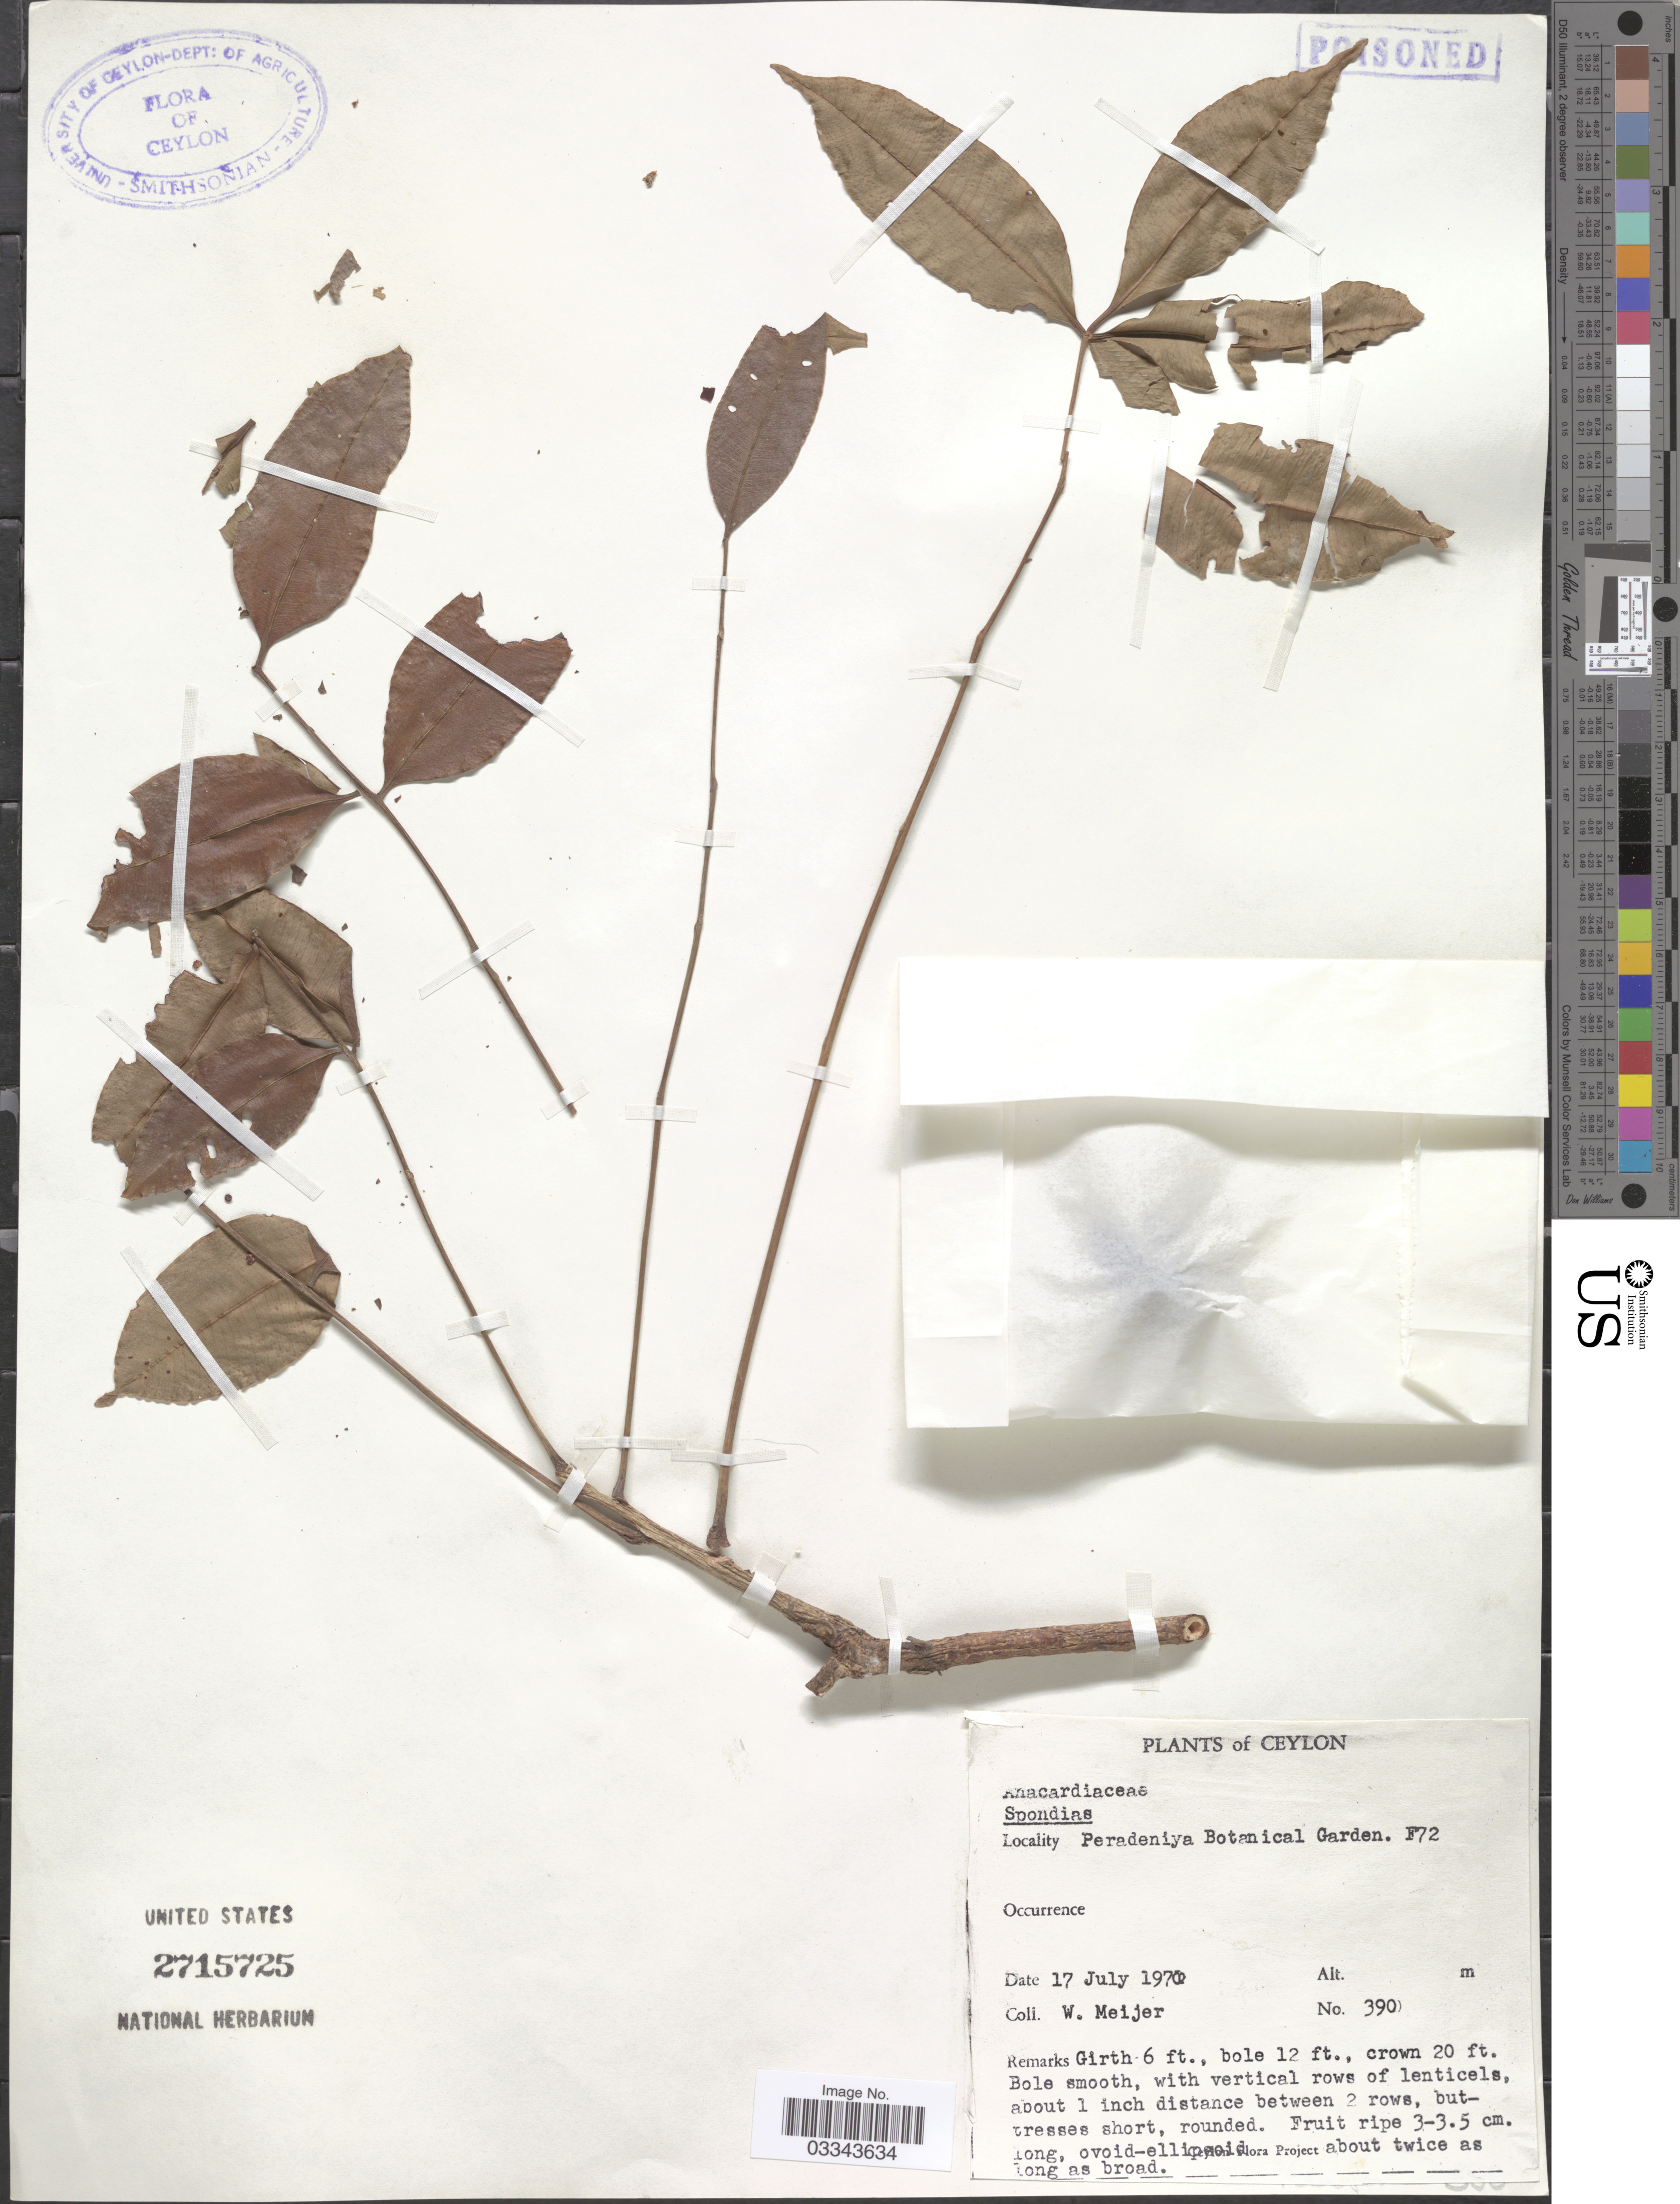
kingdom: Plantae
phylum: Tracheophyta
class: Magnoliopsida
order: Sapindales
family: Anacardiaceae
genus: Spondias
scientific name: Spondias pinnata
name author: (L. f.) Kurz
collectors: W. Meijer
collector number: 390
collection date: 1970-07-17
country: Sri Lanka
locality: Ceylon, Peradeniya Botanical Garden. F72.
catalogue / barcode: US 2715725